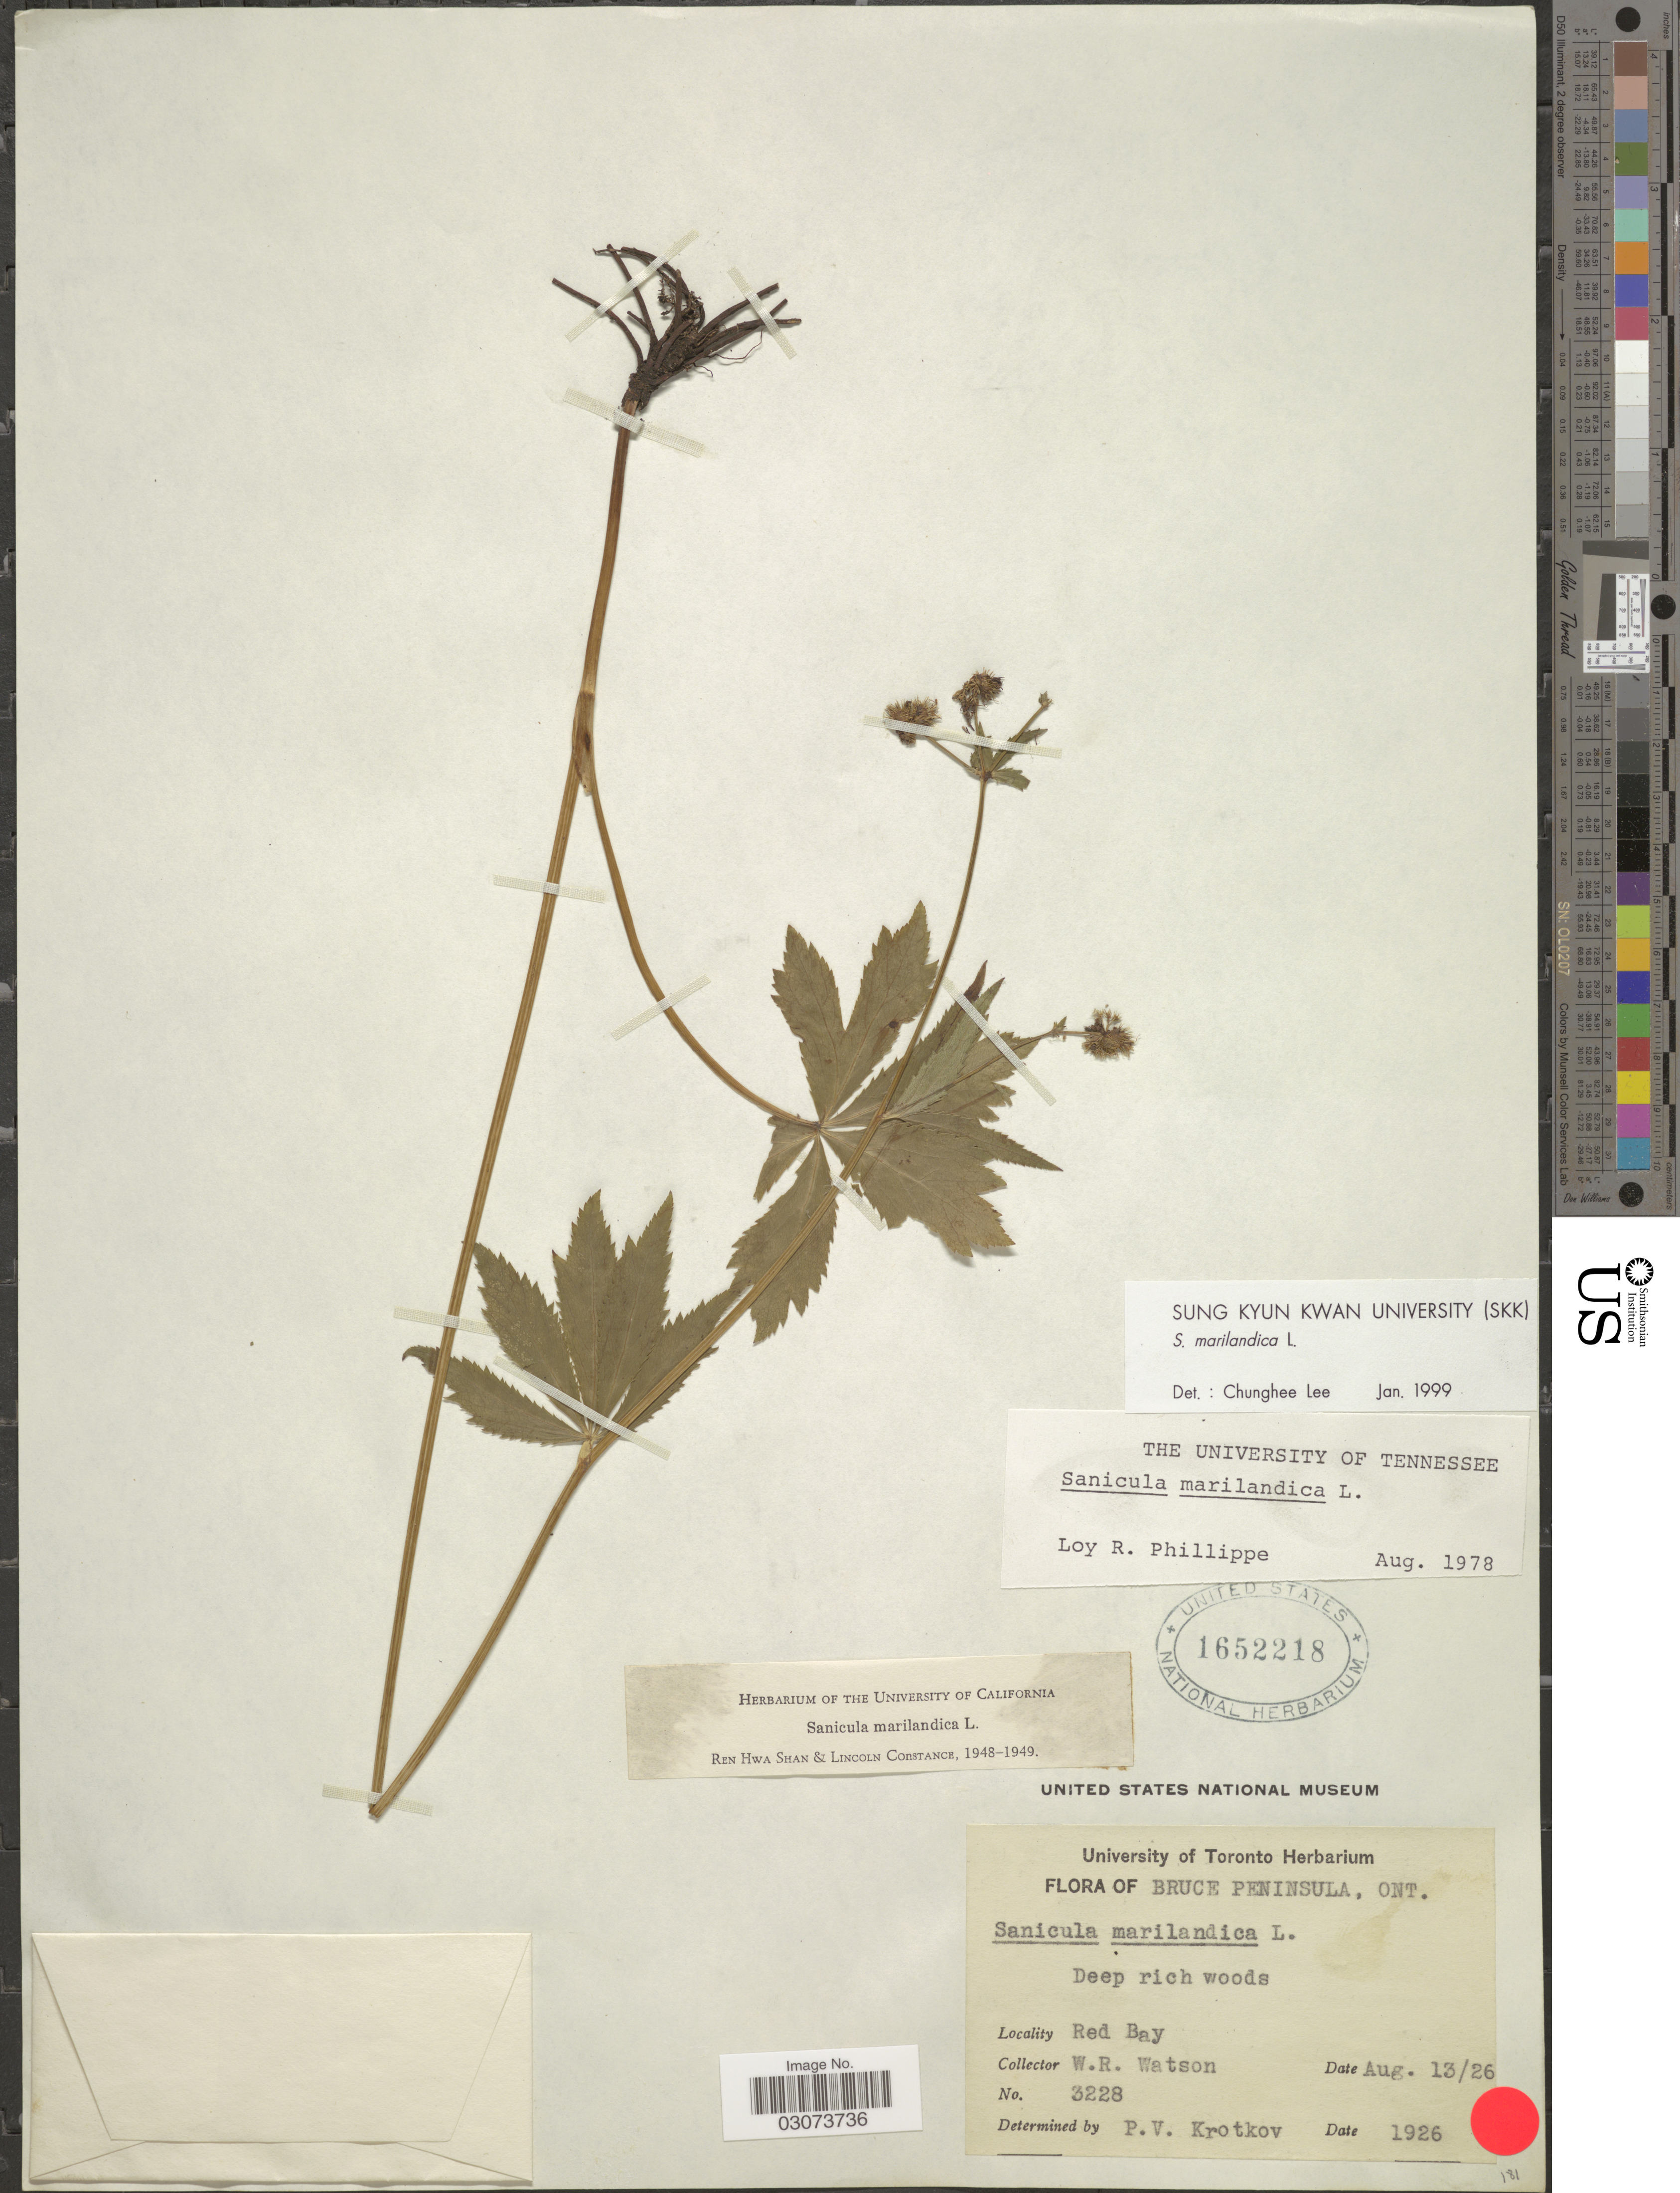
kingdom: Plantae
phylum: Tracheophyta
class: Magnoliopsida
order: Apiales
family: Apiaceae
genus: Sanicula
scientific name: Sanicula marilandica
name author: L.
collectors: W. R. Watson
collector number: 3228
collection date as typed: Transcribed d/m/y: 13/8/26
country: Canada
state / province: Ontario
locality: Bruce Peninsula. Red Bay.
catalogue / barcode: US 1652218